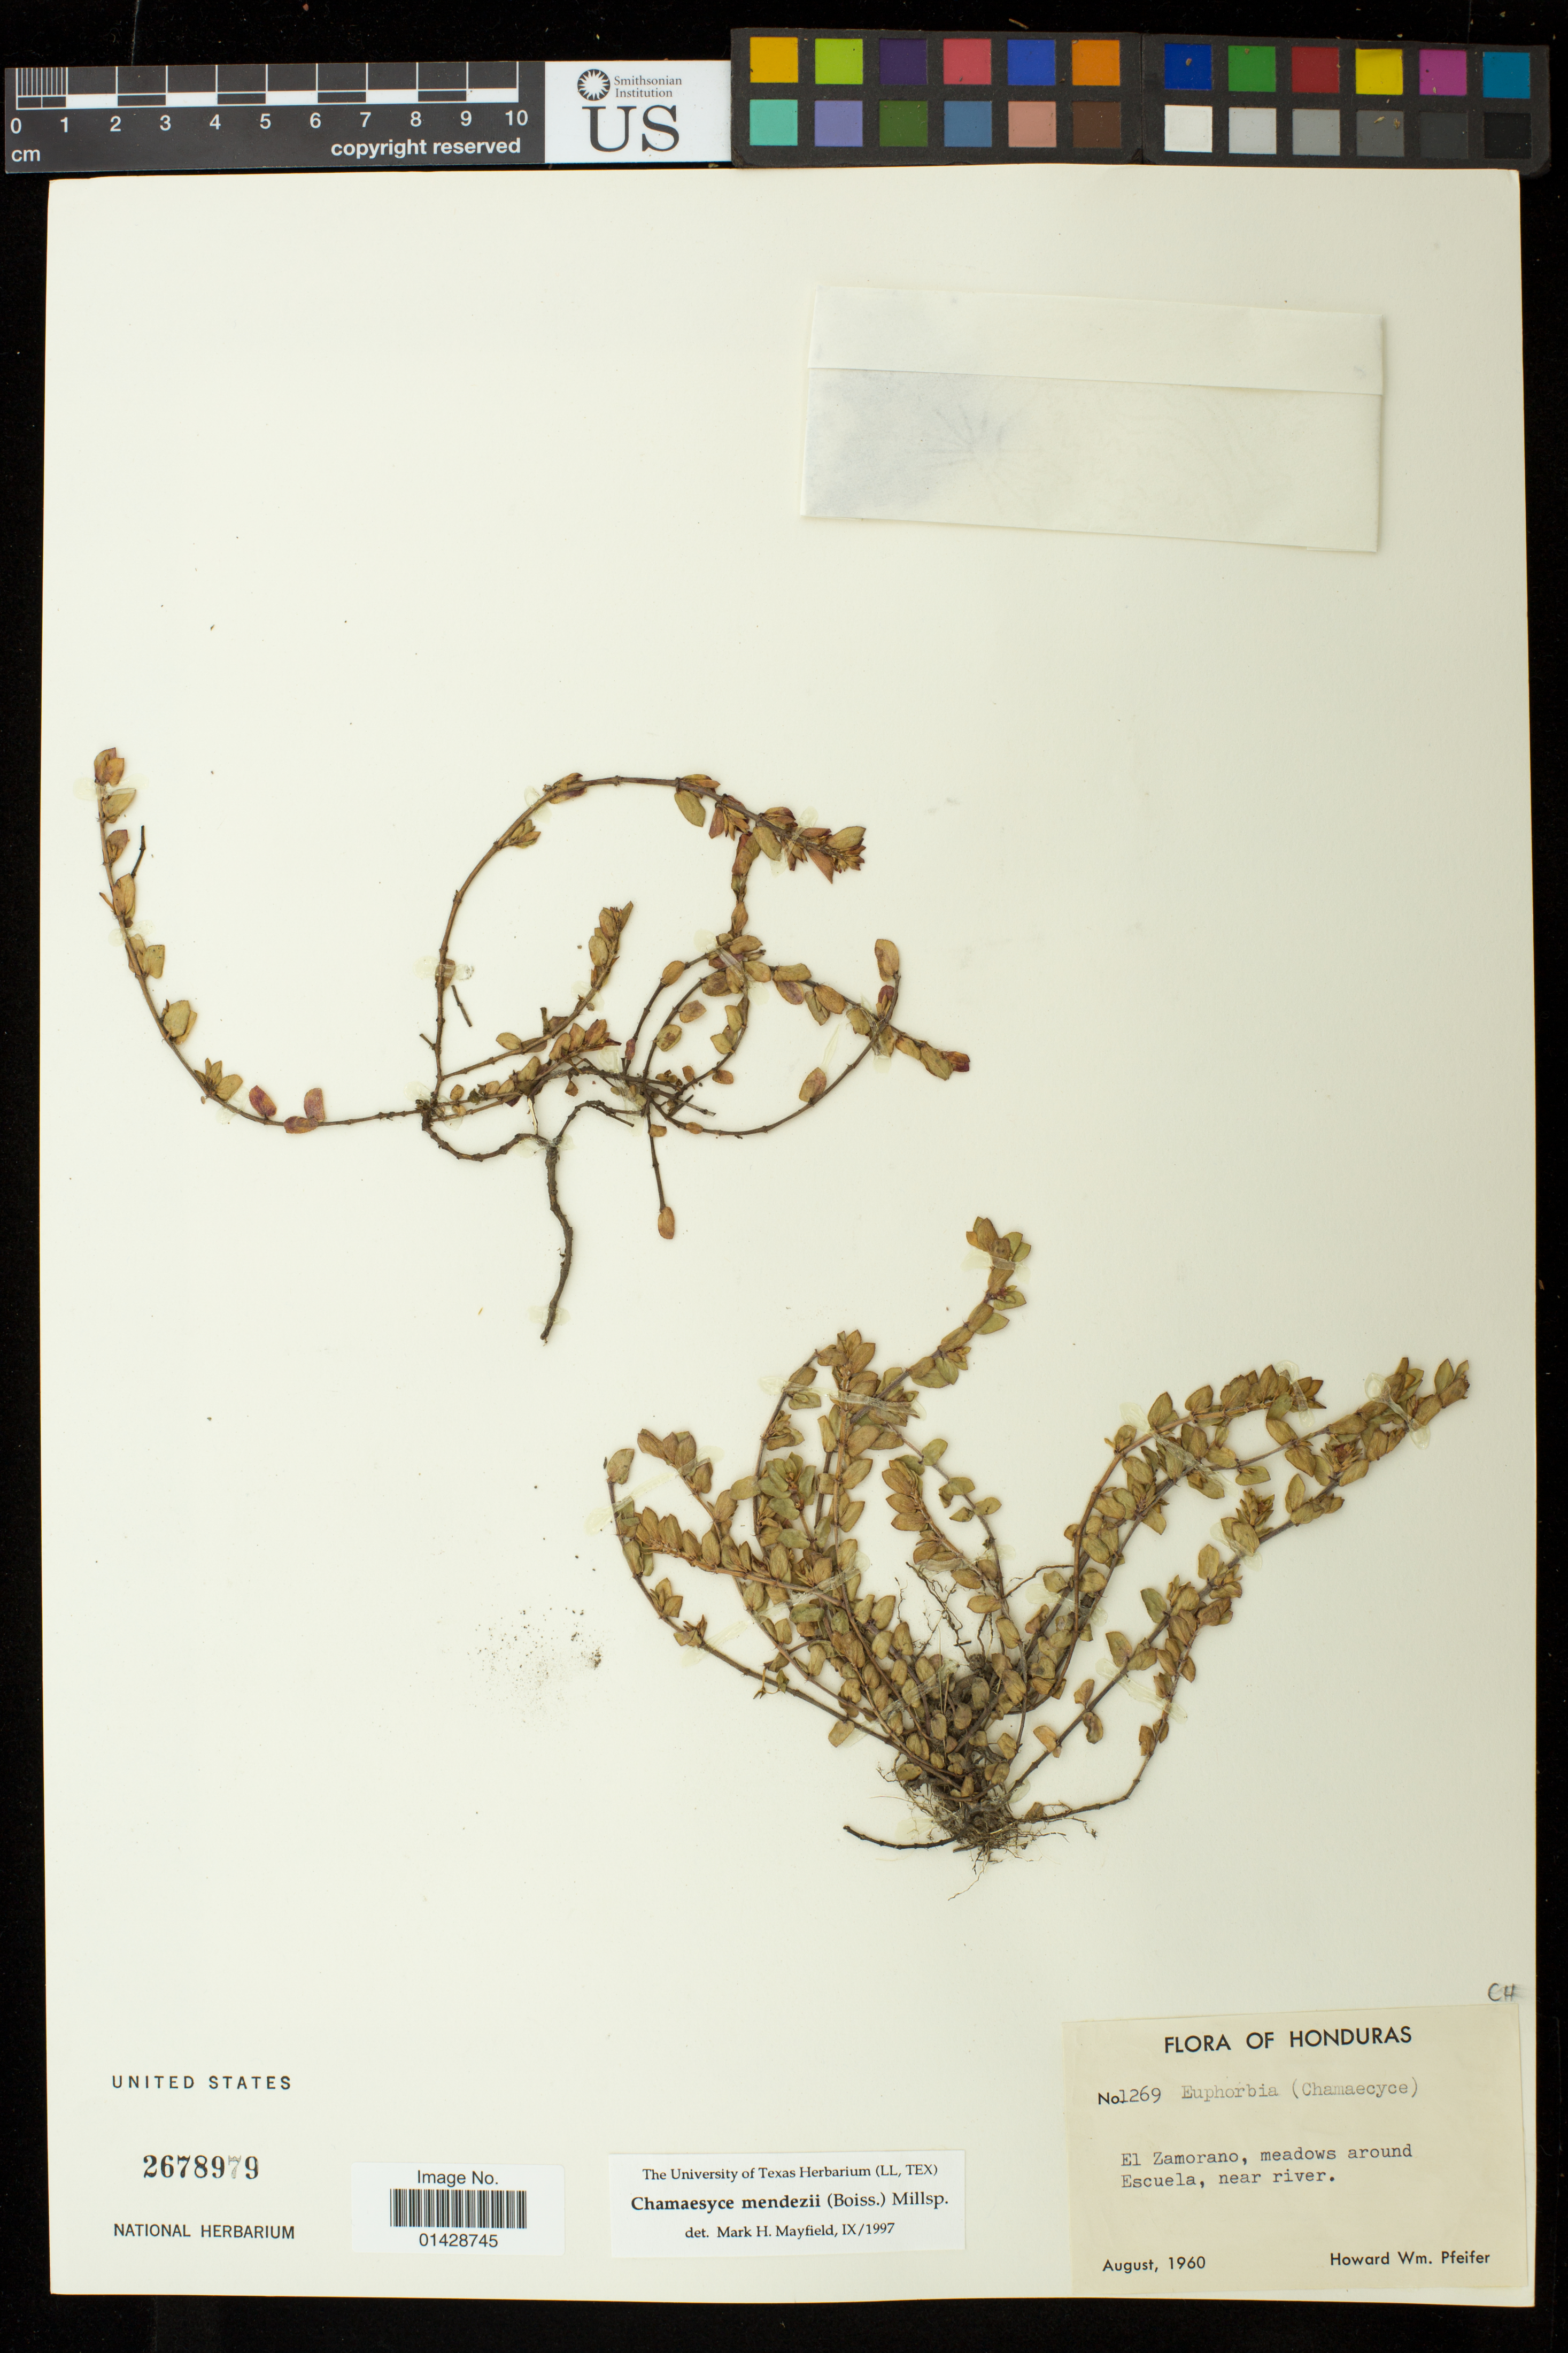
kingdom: Plantae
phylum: Tracheophyta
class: Magnoliopsida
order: Malpighiales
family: Euphorbiaceae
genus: Euphorbia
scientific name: Euphorbia mendezii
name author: Boiss.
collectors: H. W. Pfeifer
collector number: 1269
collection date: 1960-08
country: Honduras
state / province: Fco. Morazán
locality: El Zamorano, meadows around Escuela, near river.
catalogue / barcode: US 2678979